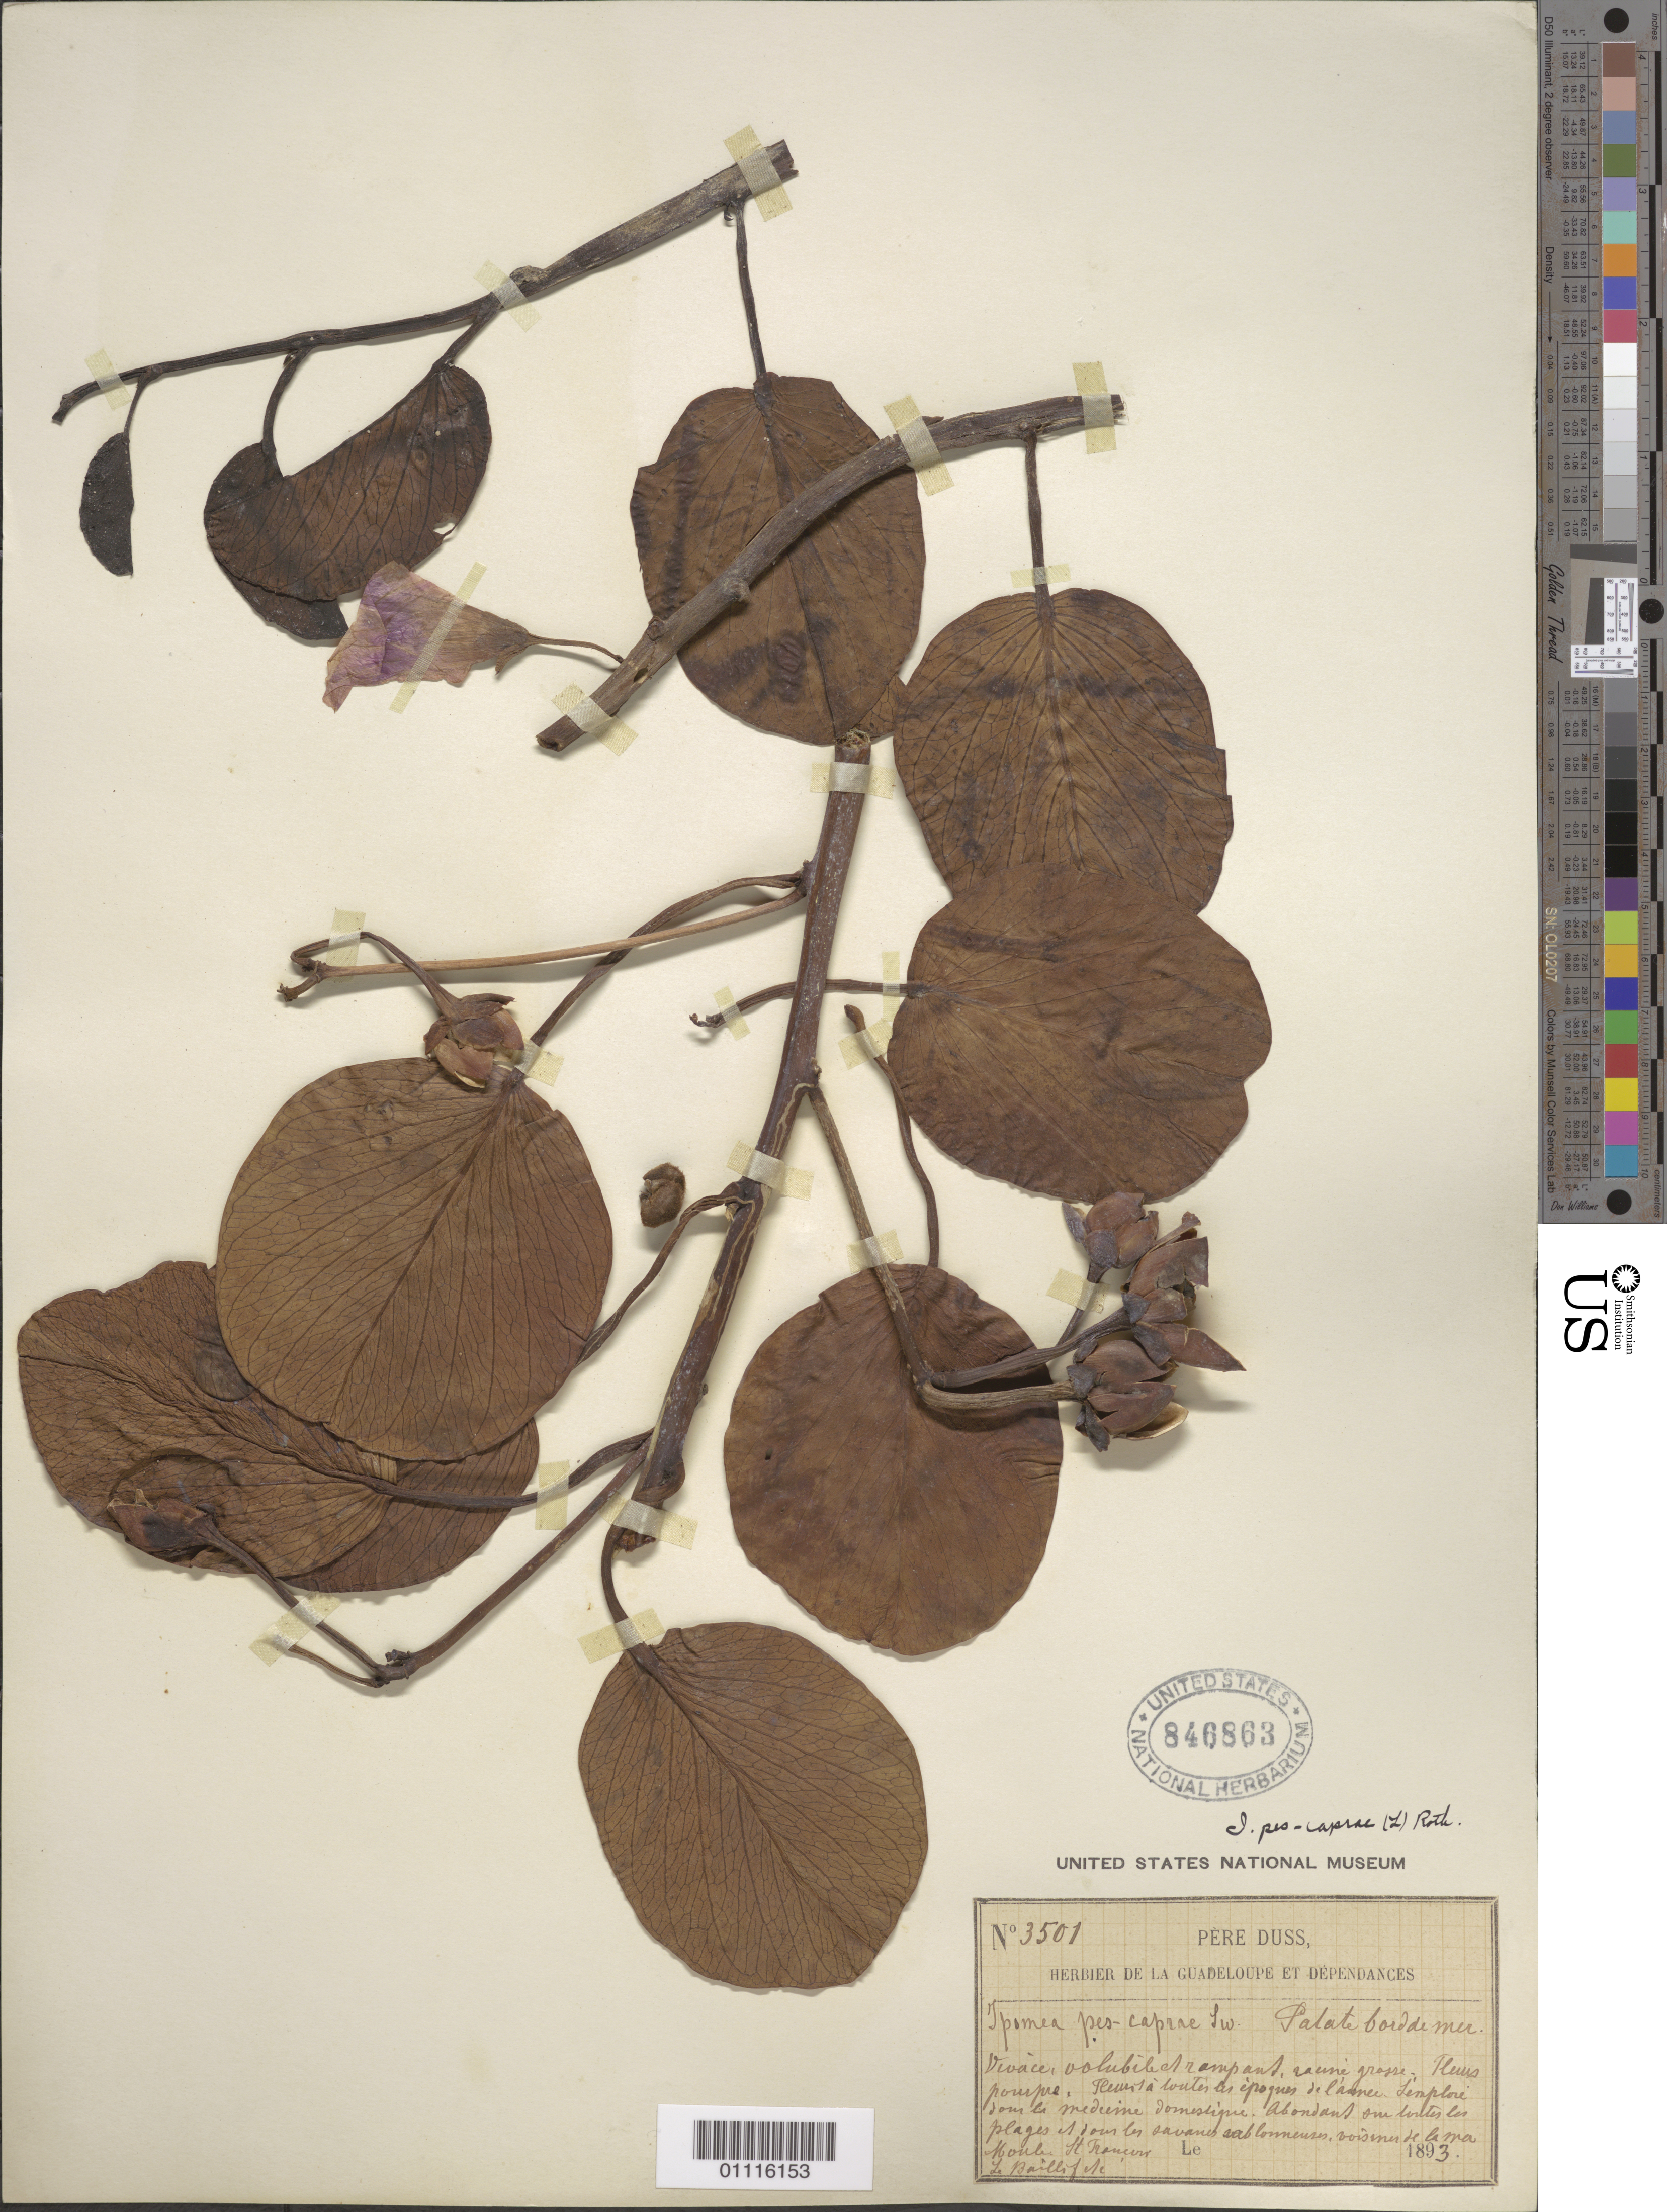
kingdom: Plantae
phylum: Tracheophyta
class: Magnoliopsida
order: Solanales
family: Convolvulaceae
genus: Ipomoea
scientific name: Ipomoea pes-caprae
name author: (L.) R. Br.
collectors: Père Duss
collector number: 3501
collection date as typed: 1893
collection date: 1893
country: Guadeloupe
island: Grande Terre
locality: Abondant one boutes les plages et dous les savanes sab lonneuses, roisenen de la ma Moule St. Francois, Le Baillif. [Handwriting illegible]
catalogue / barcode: US 846863